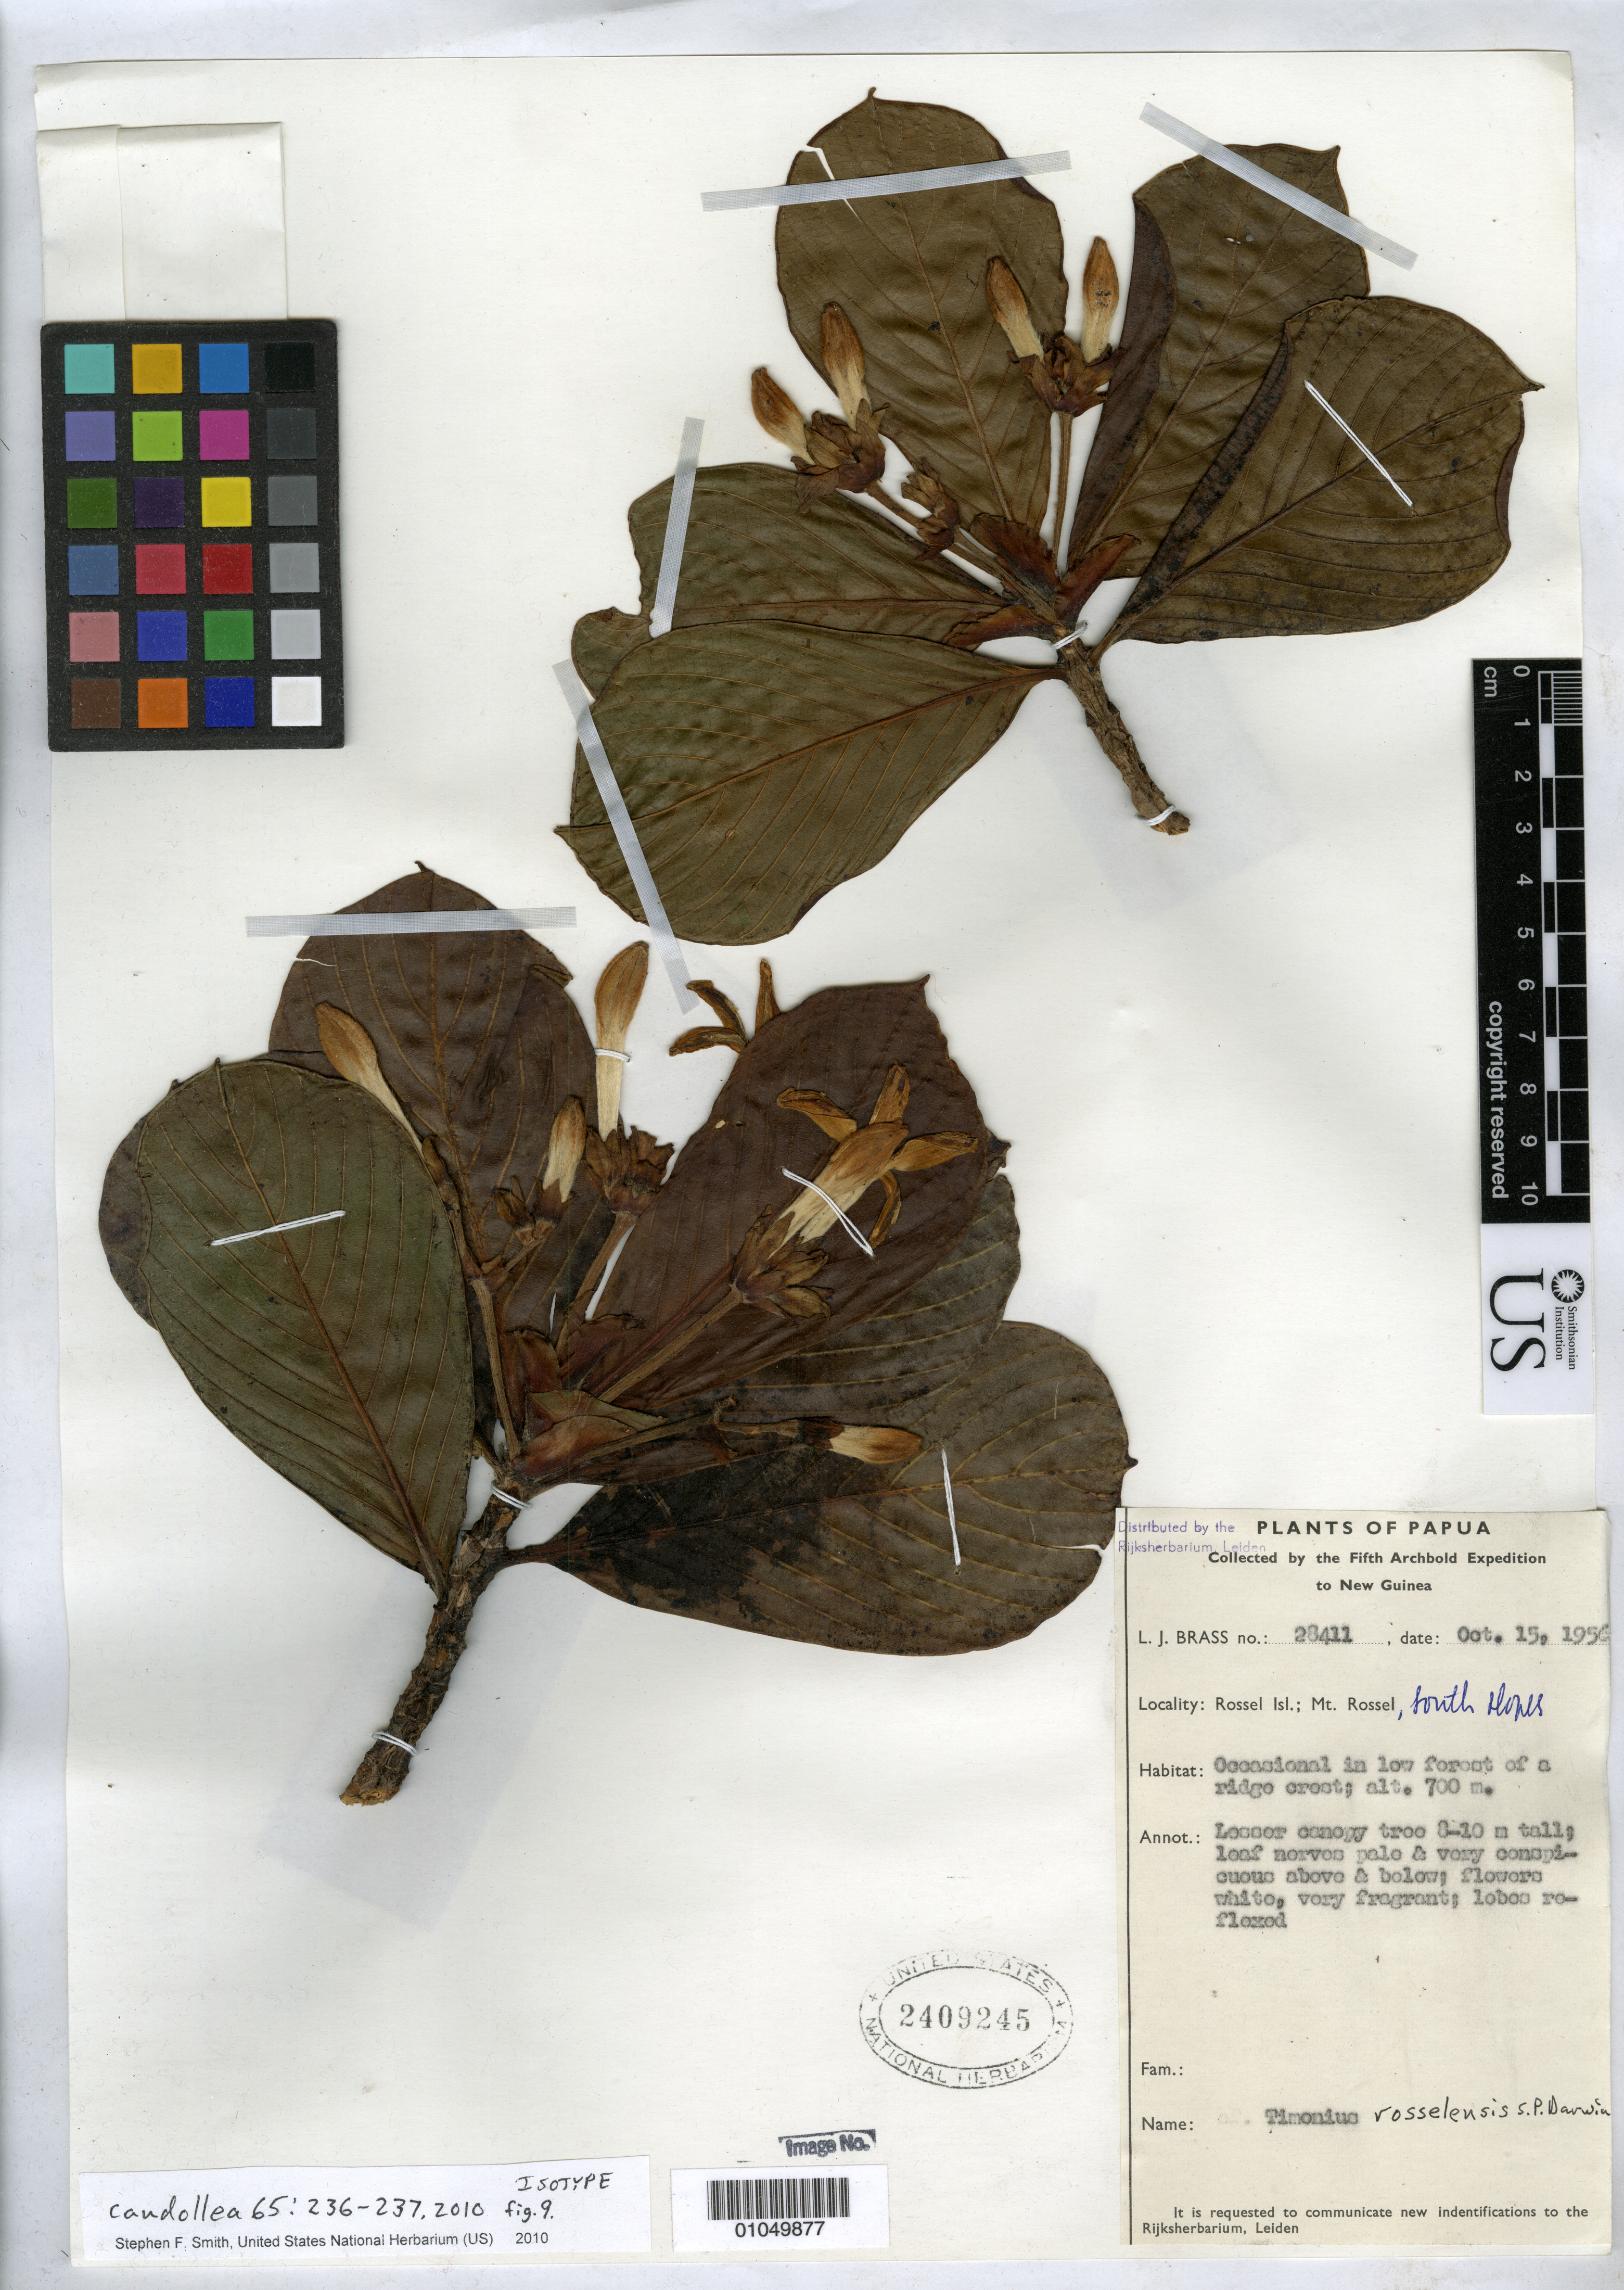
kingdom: Plantae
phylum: Tracheophyta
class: Magnoliopsida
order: Gentianales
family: Rubiaceae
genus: Timonius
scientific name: Timonius rosselensis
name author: S.P. Darwin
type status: Isotype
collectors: L. J. Brass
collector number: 28411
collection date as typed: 15 Oct 1956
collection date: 1956-10-15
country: Papua New Guinea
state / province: Milne Bay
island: Rossel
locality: Rossel Isl.; Mt. Rossel, south slopes.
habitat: Low forest of a ridge crest.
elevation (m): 700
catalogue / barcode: US 2409245